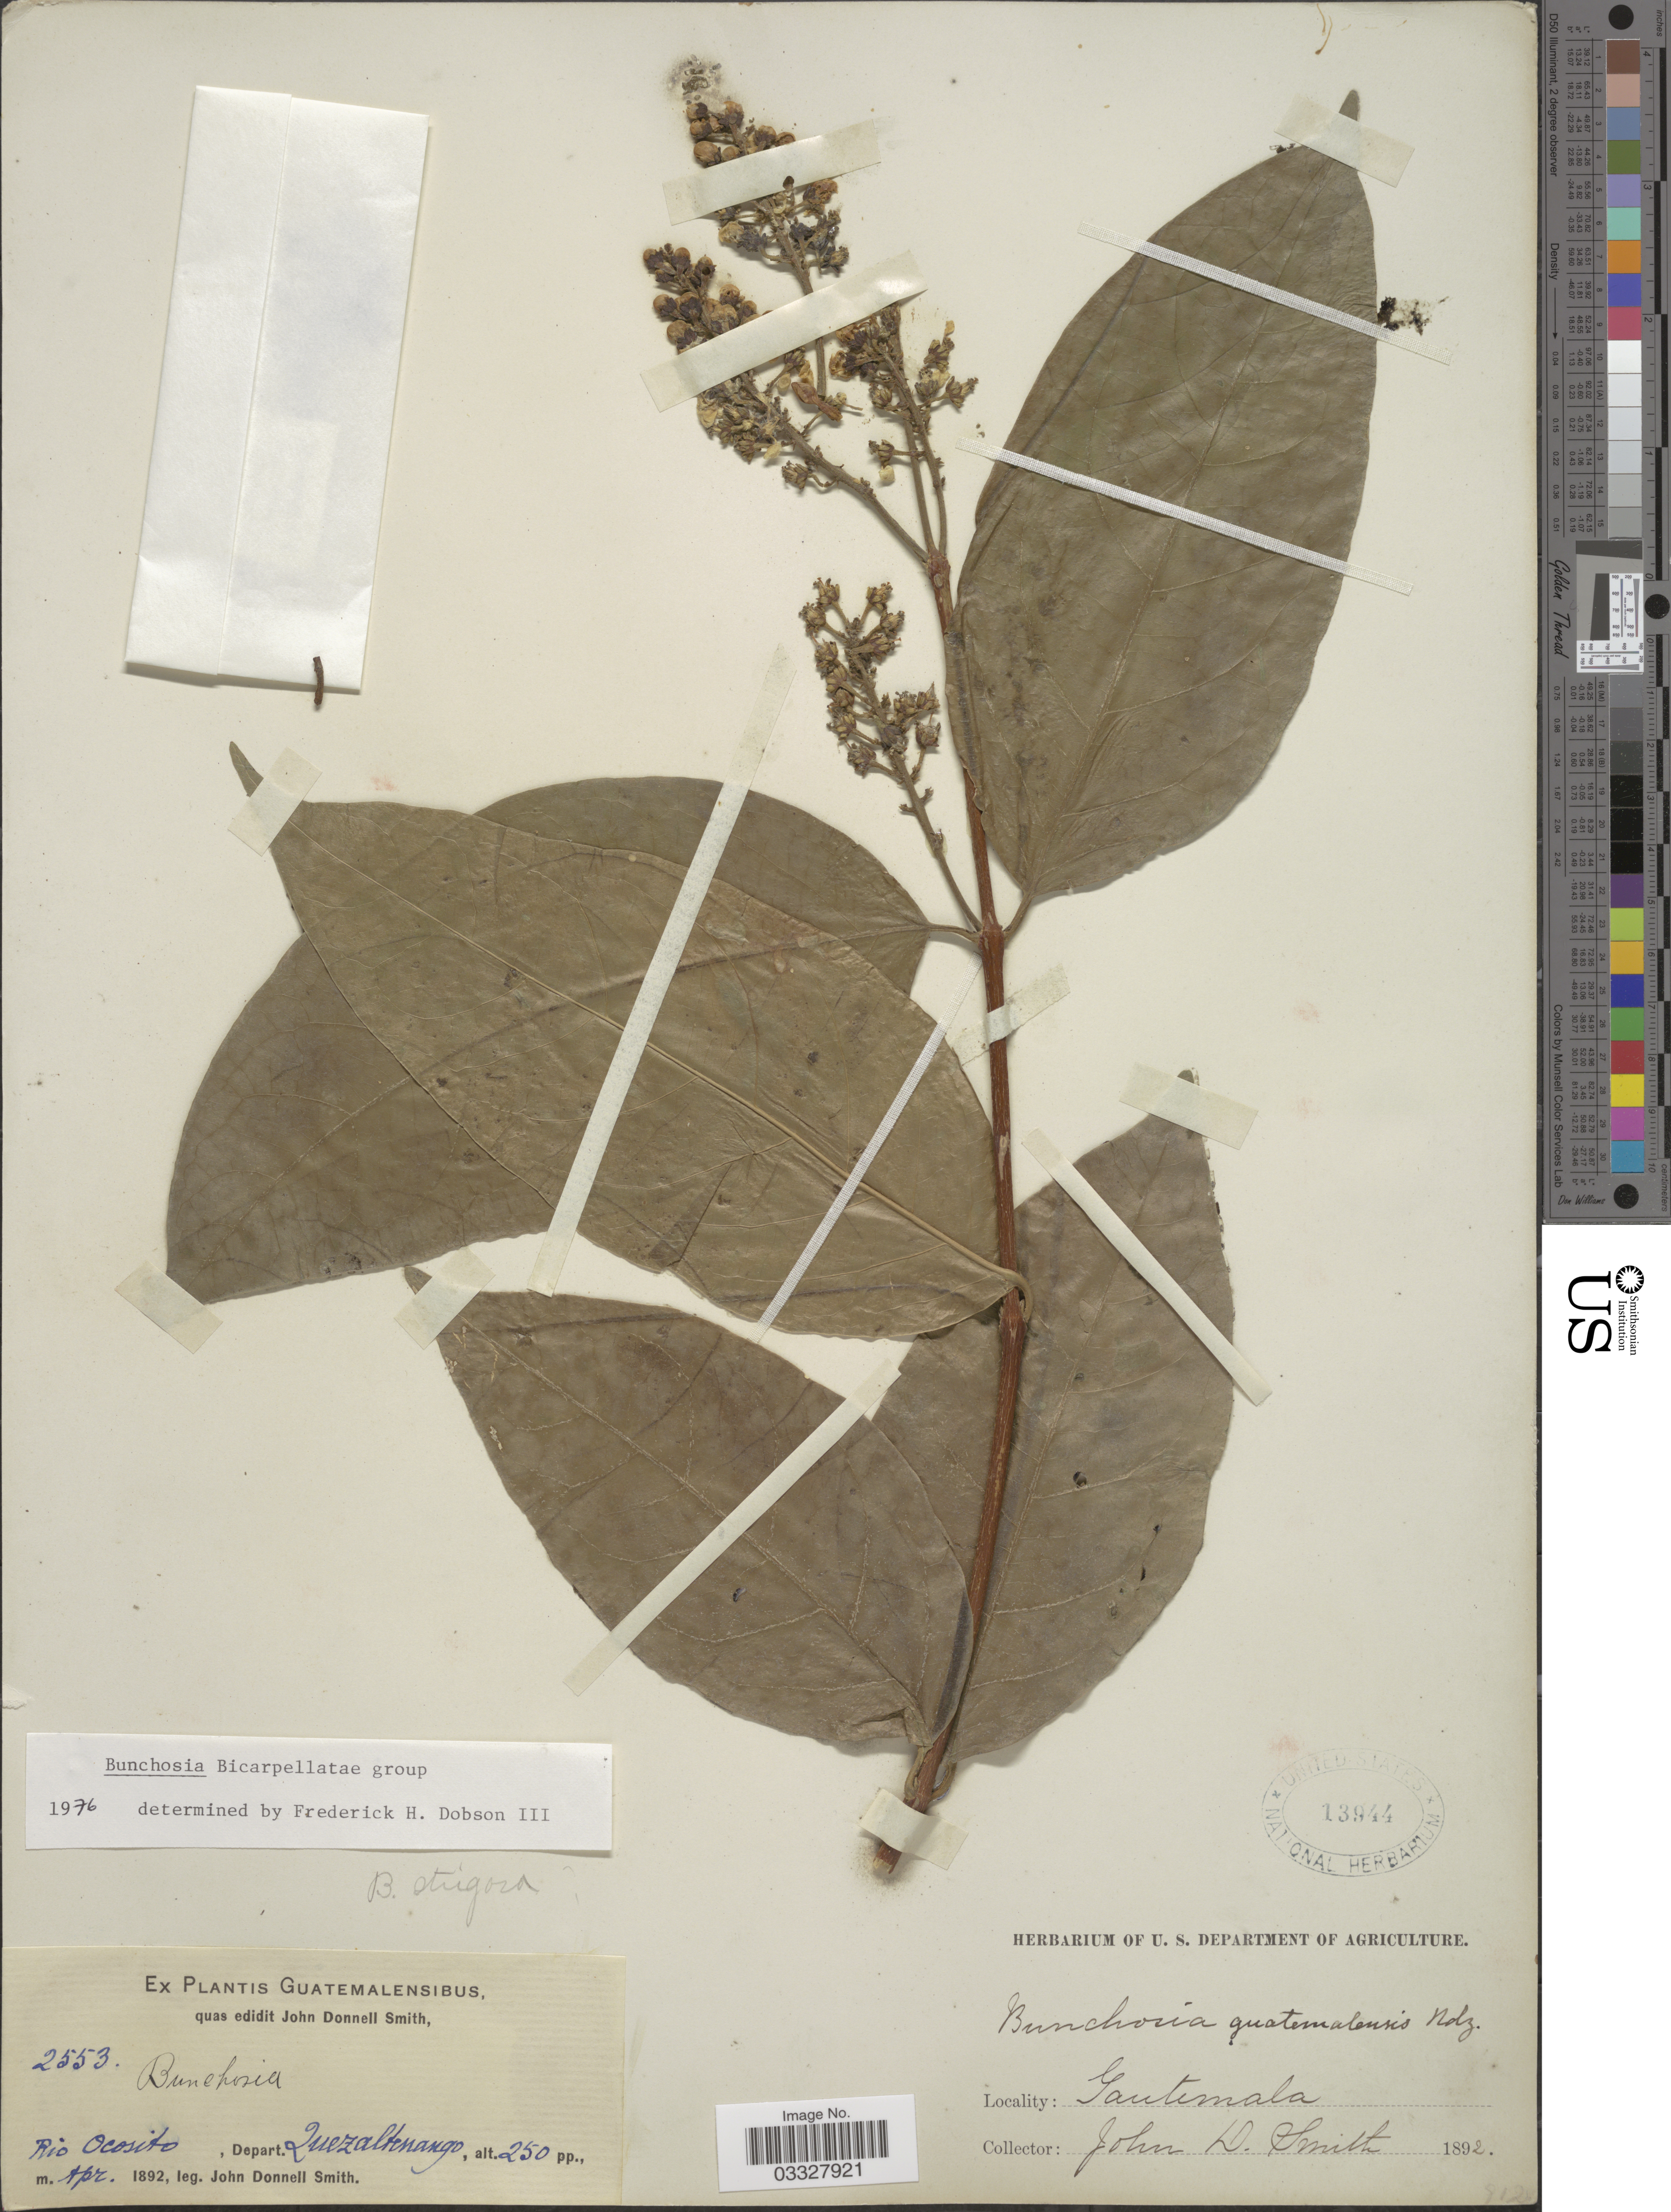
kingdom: Plantae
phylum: Tracheophyta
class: Magnoliopsida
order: Malpighiales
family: Malpighiaceae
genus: Bunchosia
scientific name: Bunchosia guatemalensis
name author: Nied.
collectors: J. Donnell Smith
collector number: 2553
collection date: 1892-04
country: Guatemala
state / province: Quetzaltenango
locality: Rio Ocosito, Depart. Quezaltenango.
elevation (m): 76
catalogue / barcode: US 13944